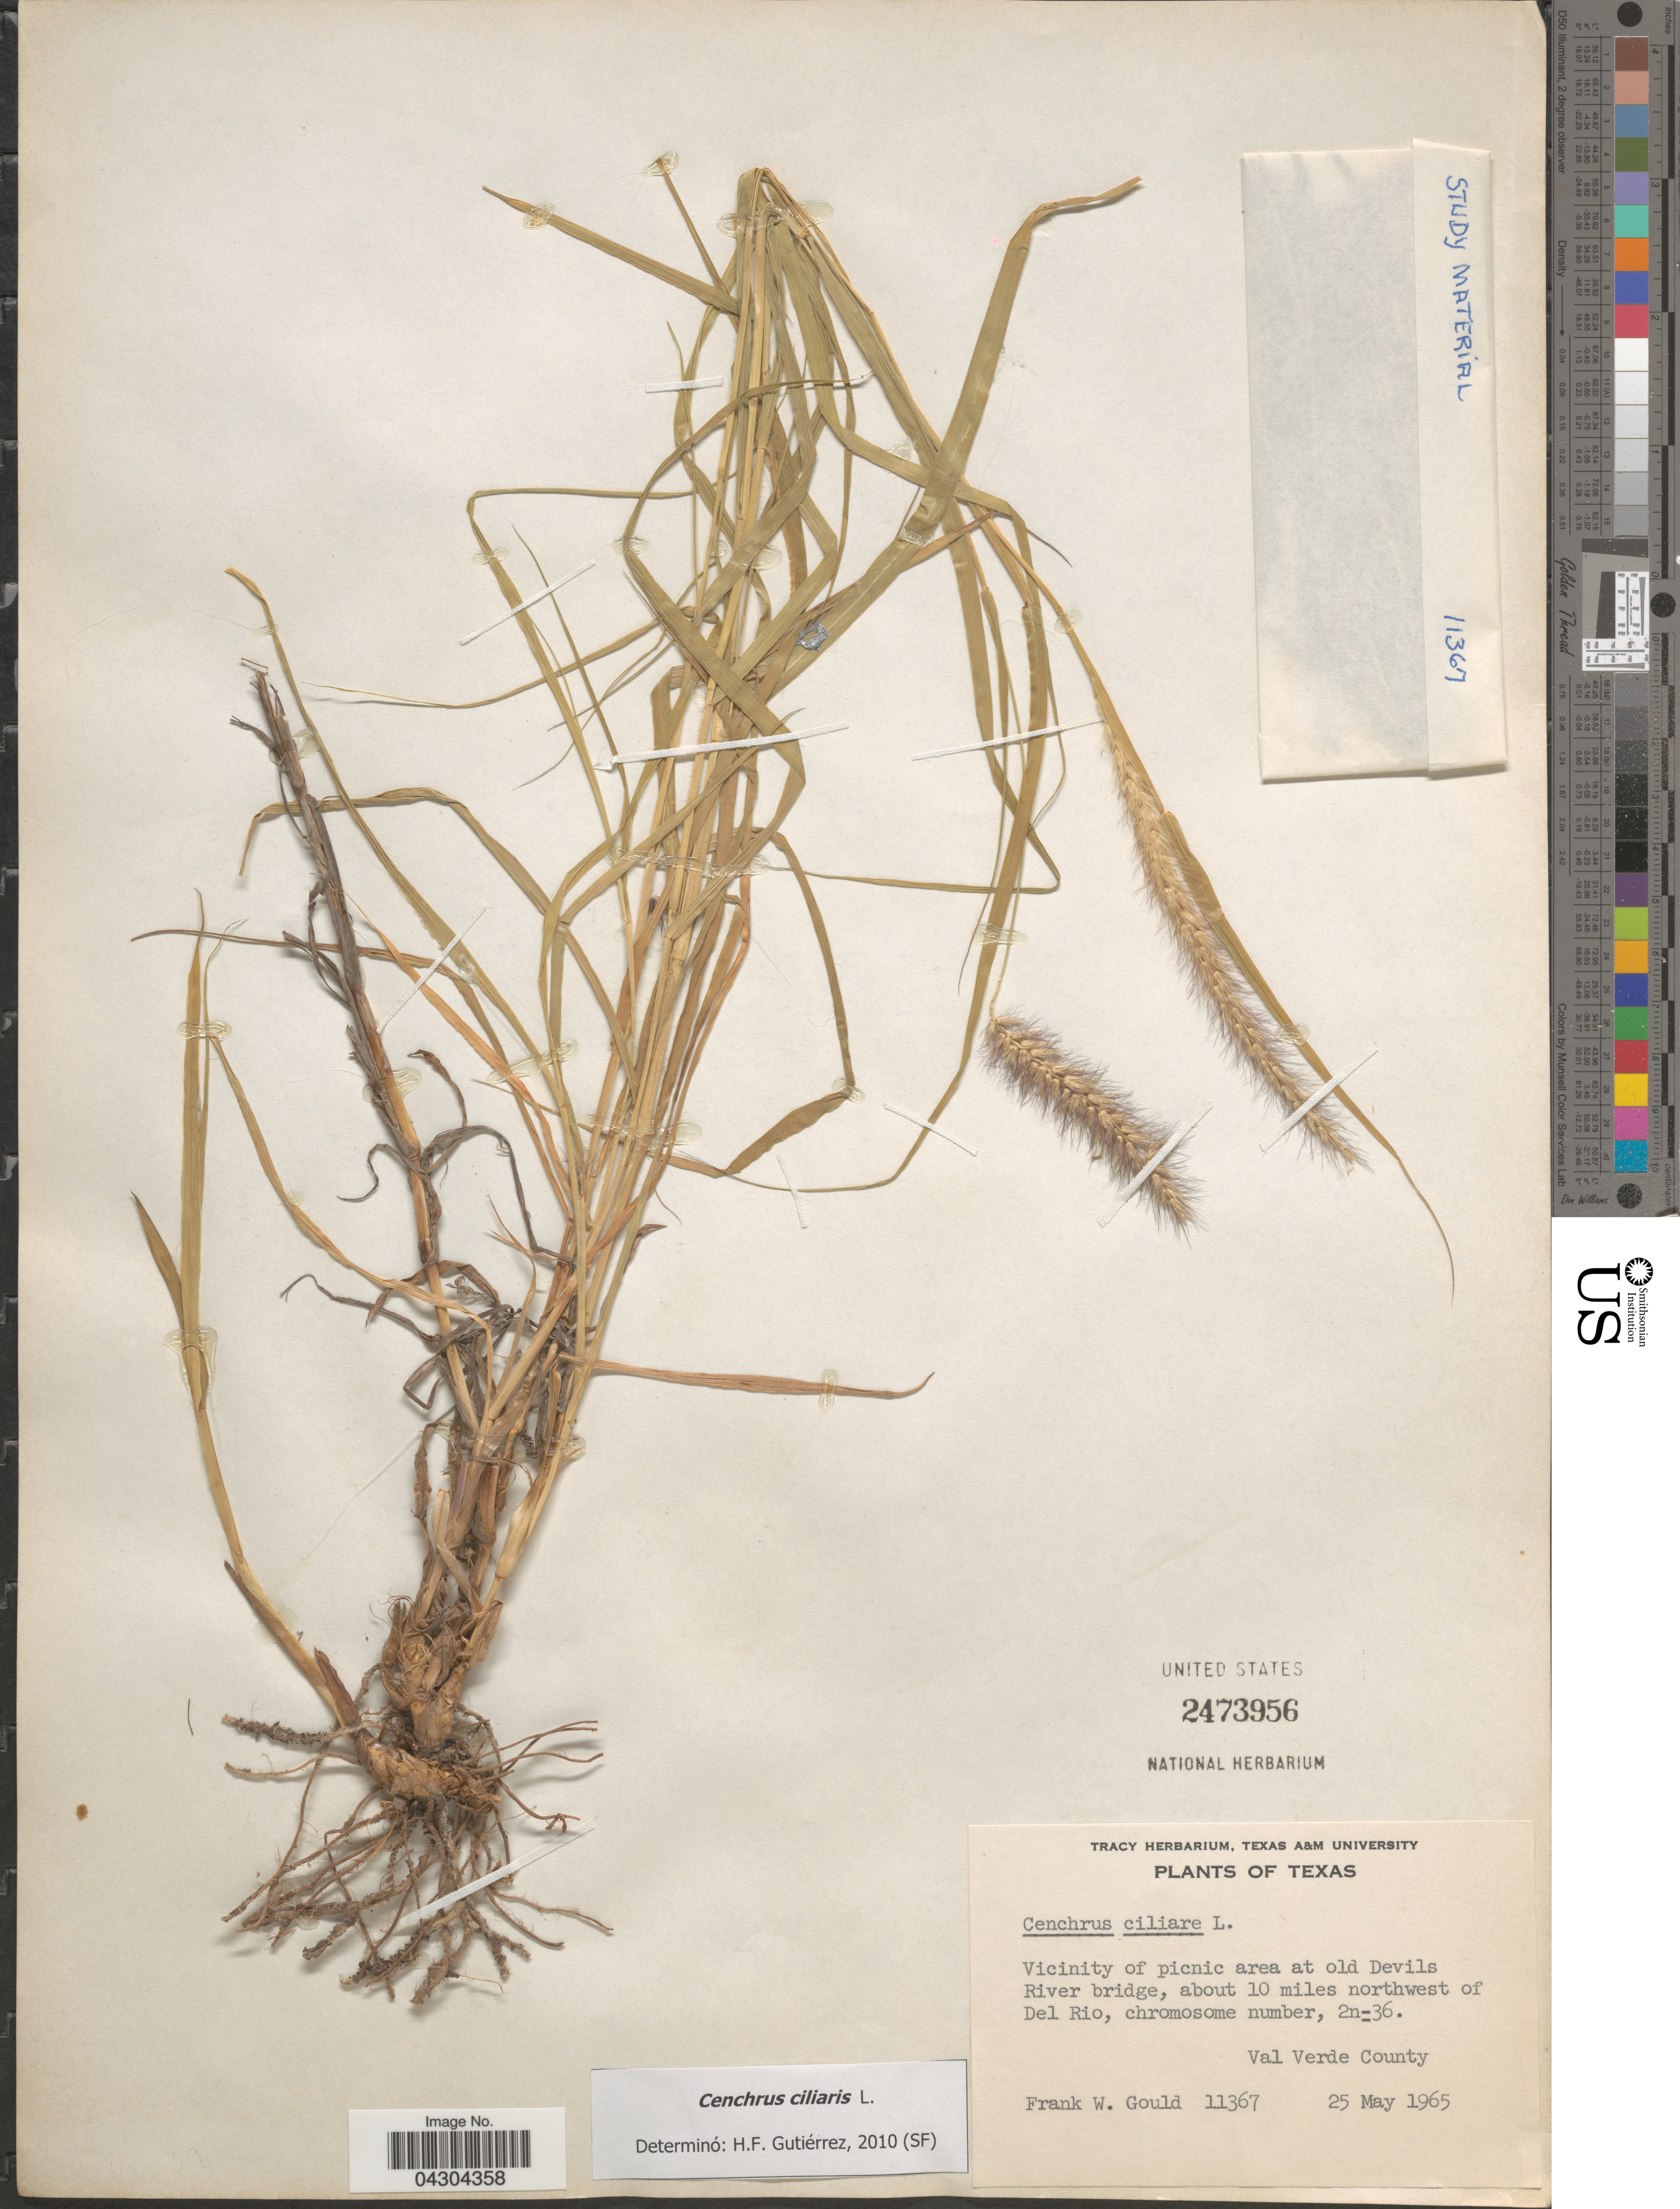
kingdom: Plantae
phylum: Tracheophyta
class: Liliopsida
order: Poales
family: Poaceae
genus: Cenchrus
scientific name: Cenchrus ciliaris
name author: L.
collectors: F. W. Gould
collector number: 11367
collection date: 1965-05-25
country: United States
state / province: Texas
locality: Vicinity of picnic area at old Devils River bridge, about 10 miles northwest of Del Rio, Val Verde County.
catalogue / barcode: US 2473956